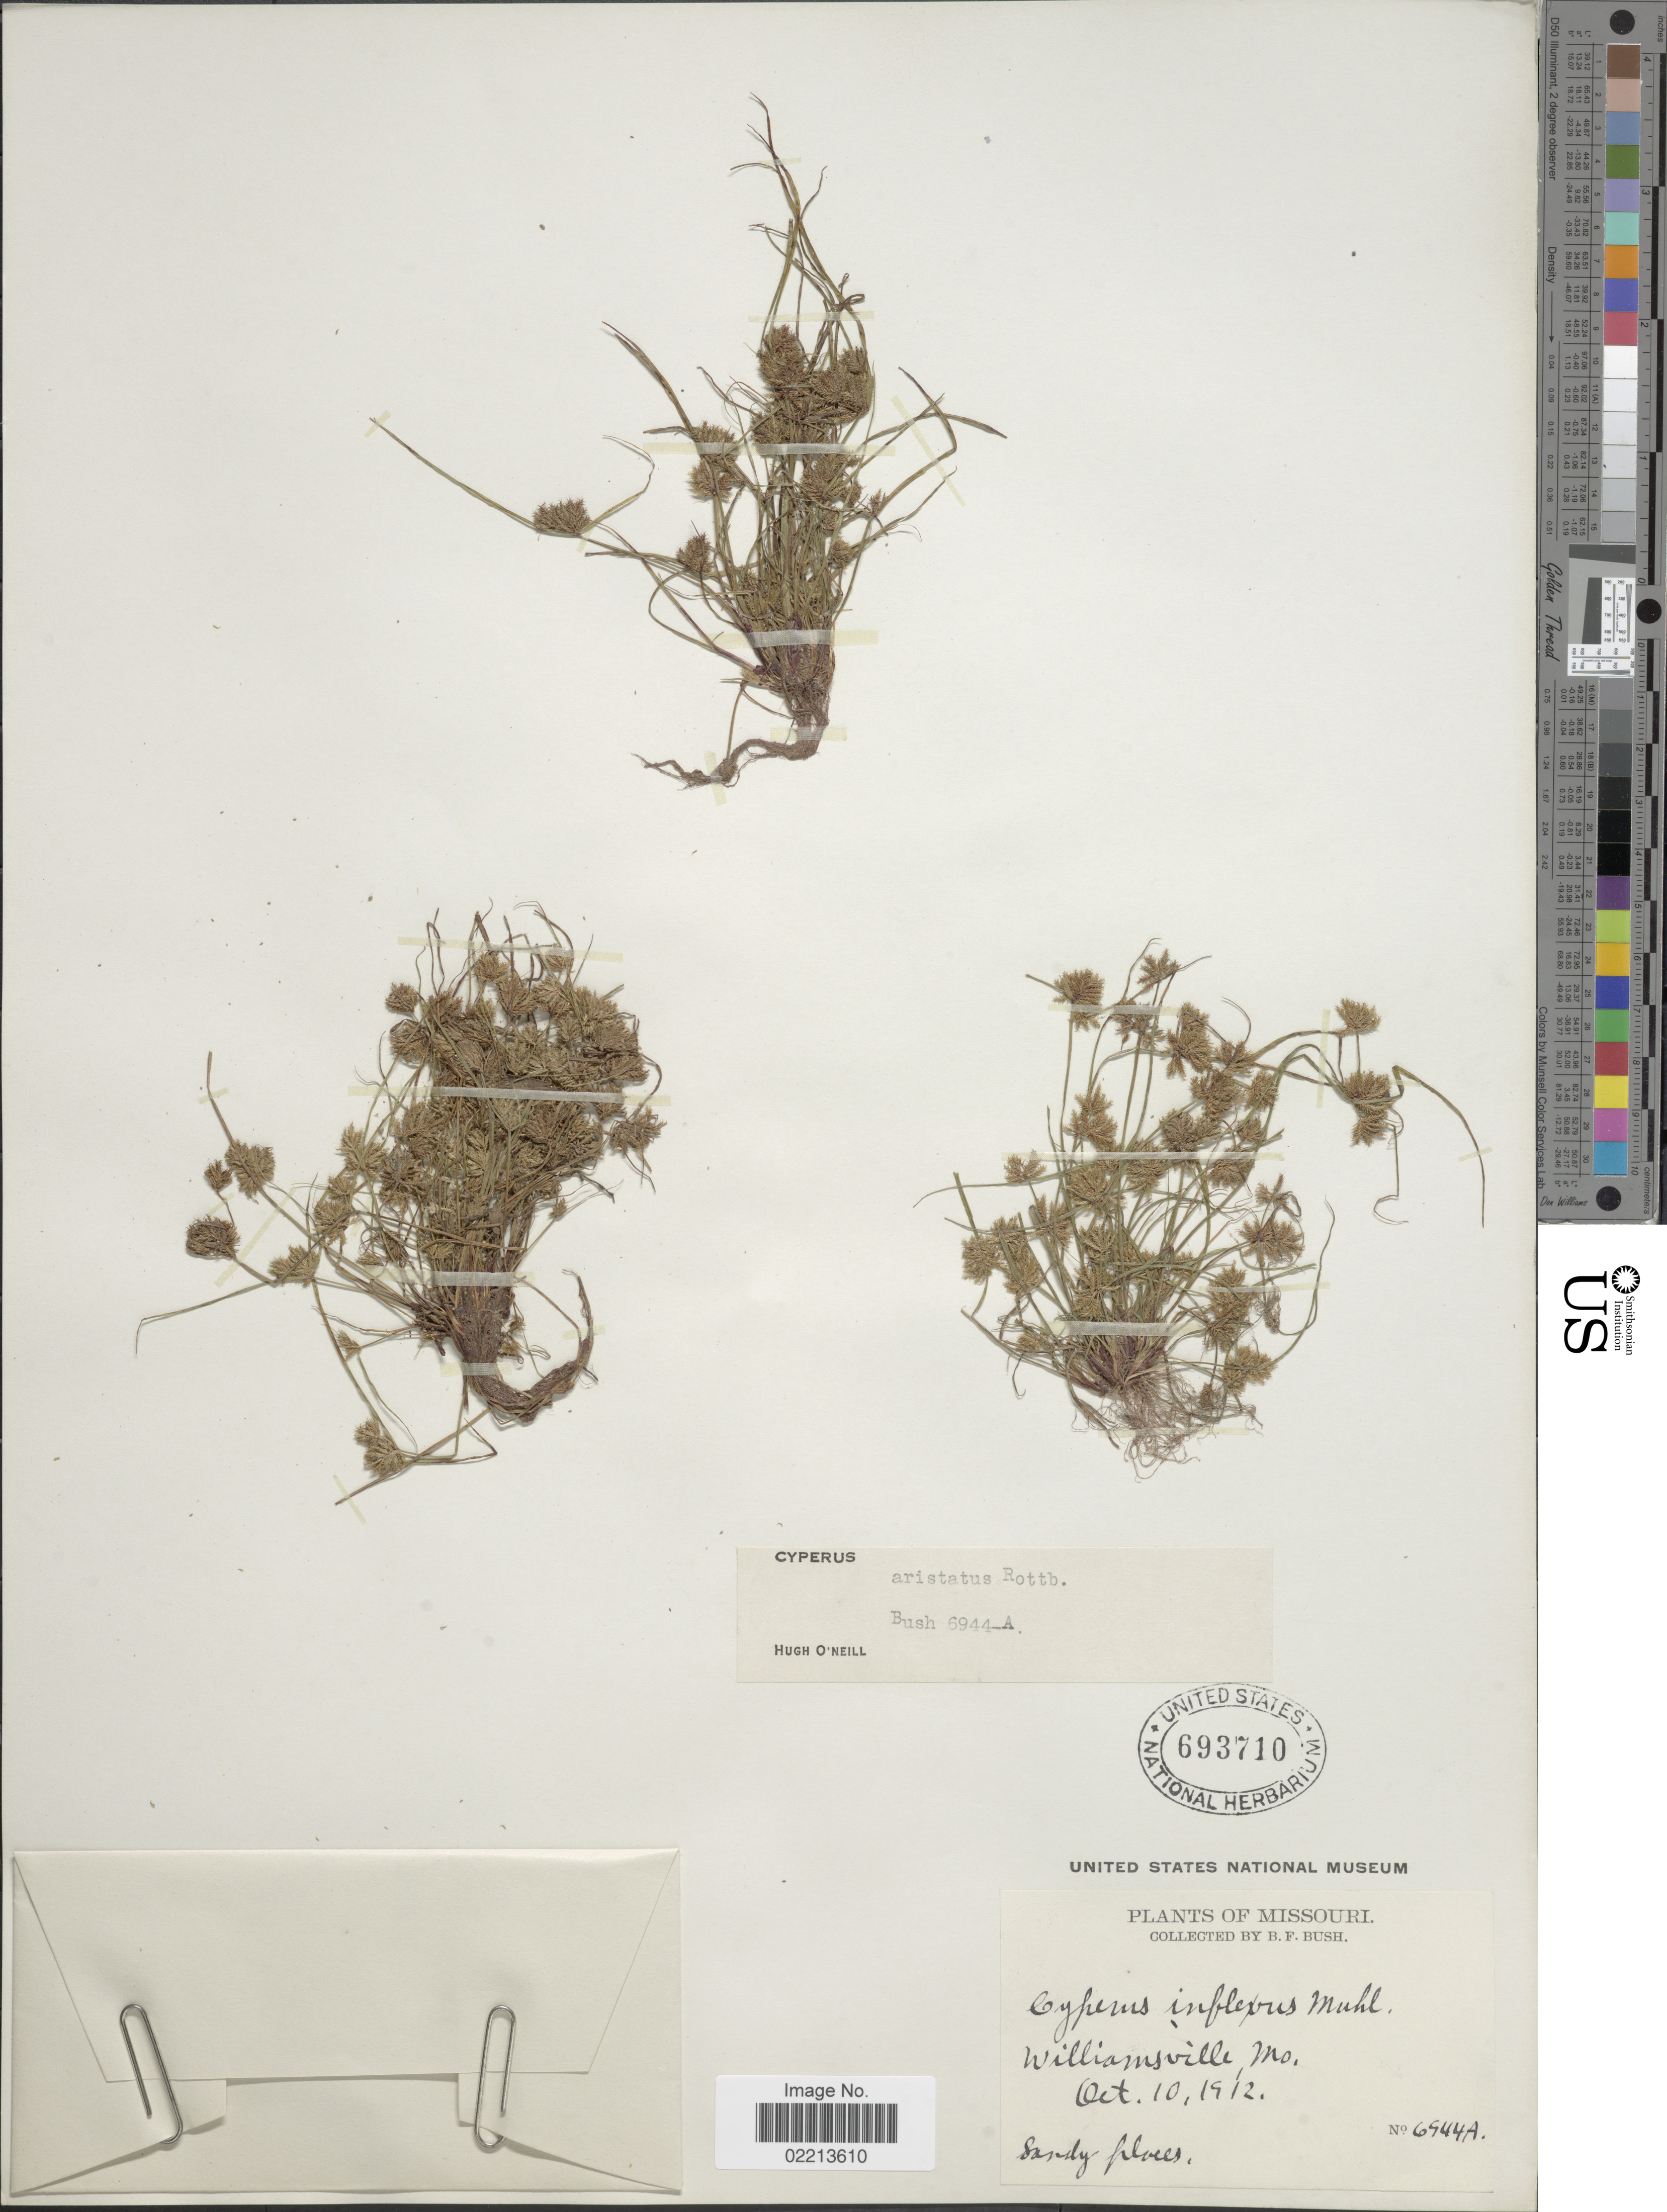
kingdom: Plantae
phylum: Tracheophyta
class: Liliopsida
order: Poales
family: Cyperaceae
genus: Cyperus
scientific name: Cyperus squarrosus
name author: L.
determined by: Strong, Mark T., (BOT), Smithsonian Institution - National Museum of Natural History (UNITED STATES)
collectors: B. F. Bush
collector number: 6944A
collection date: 1912-10-10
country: United States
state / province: Missouri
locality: Williamsville, sandy places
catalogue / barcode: US 693710